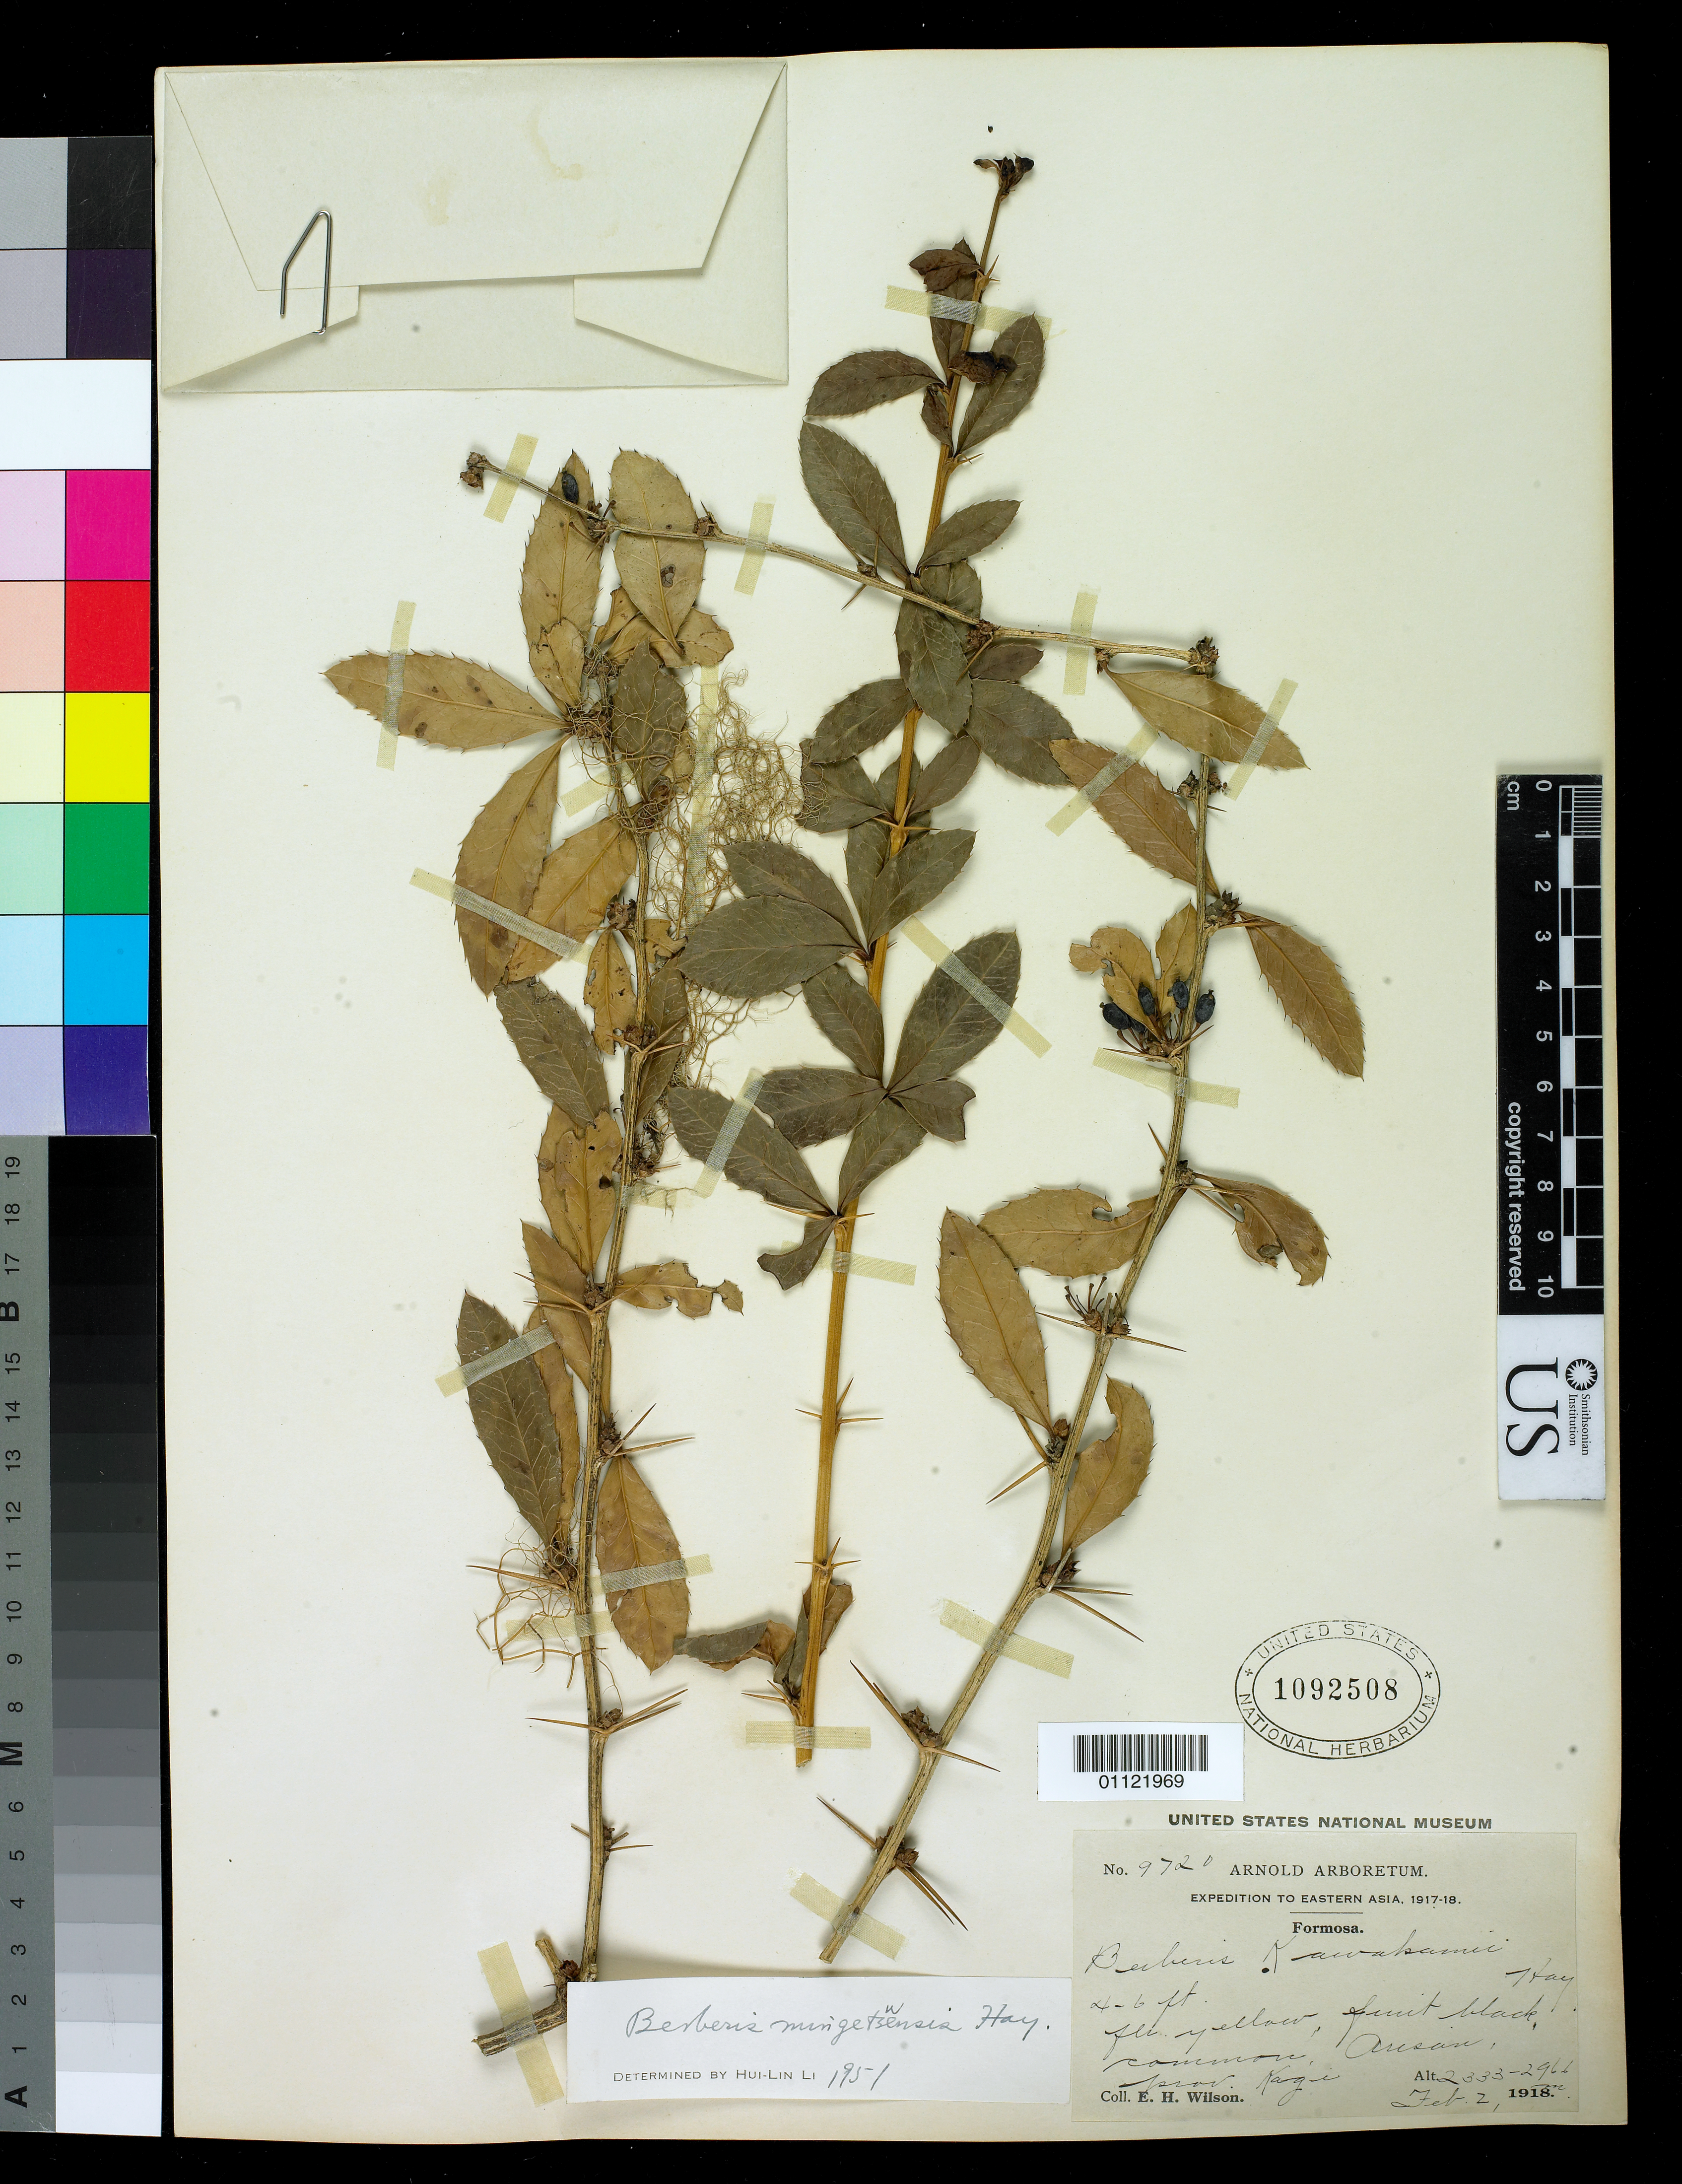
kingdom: Plantae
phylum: Tracheophyta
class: Magnoliopsida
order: Ranunculales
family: Berberidaceae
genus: Berberis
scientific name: Berberis mingetsensis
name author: Hayata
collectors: E. H. Wilson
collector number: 9721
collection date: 1918-02-02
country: Taiwan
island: Taiwan [Formosa]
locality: Ausain, Kaji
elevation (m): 2333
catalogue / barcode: US 1092508